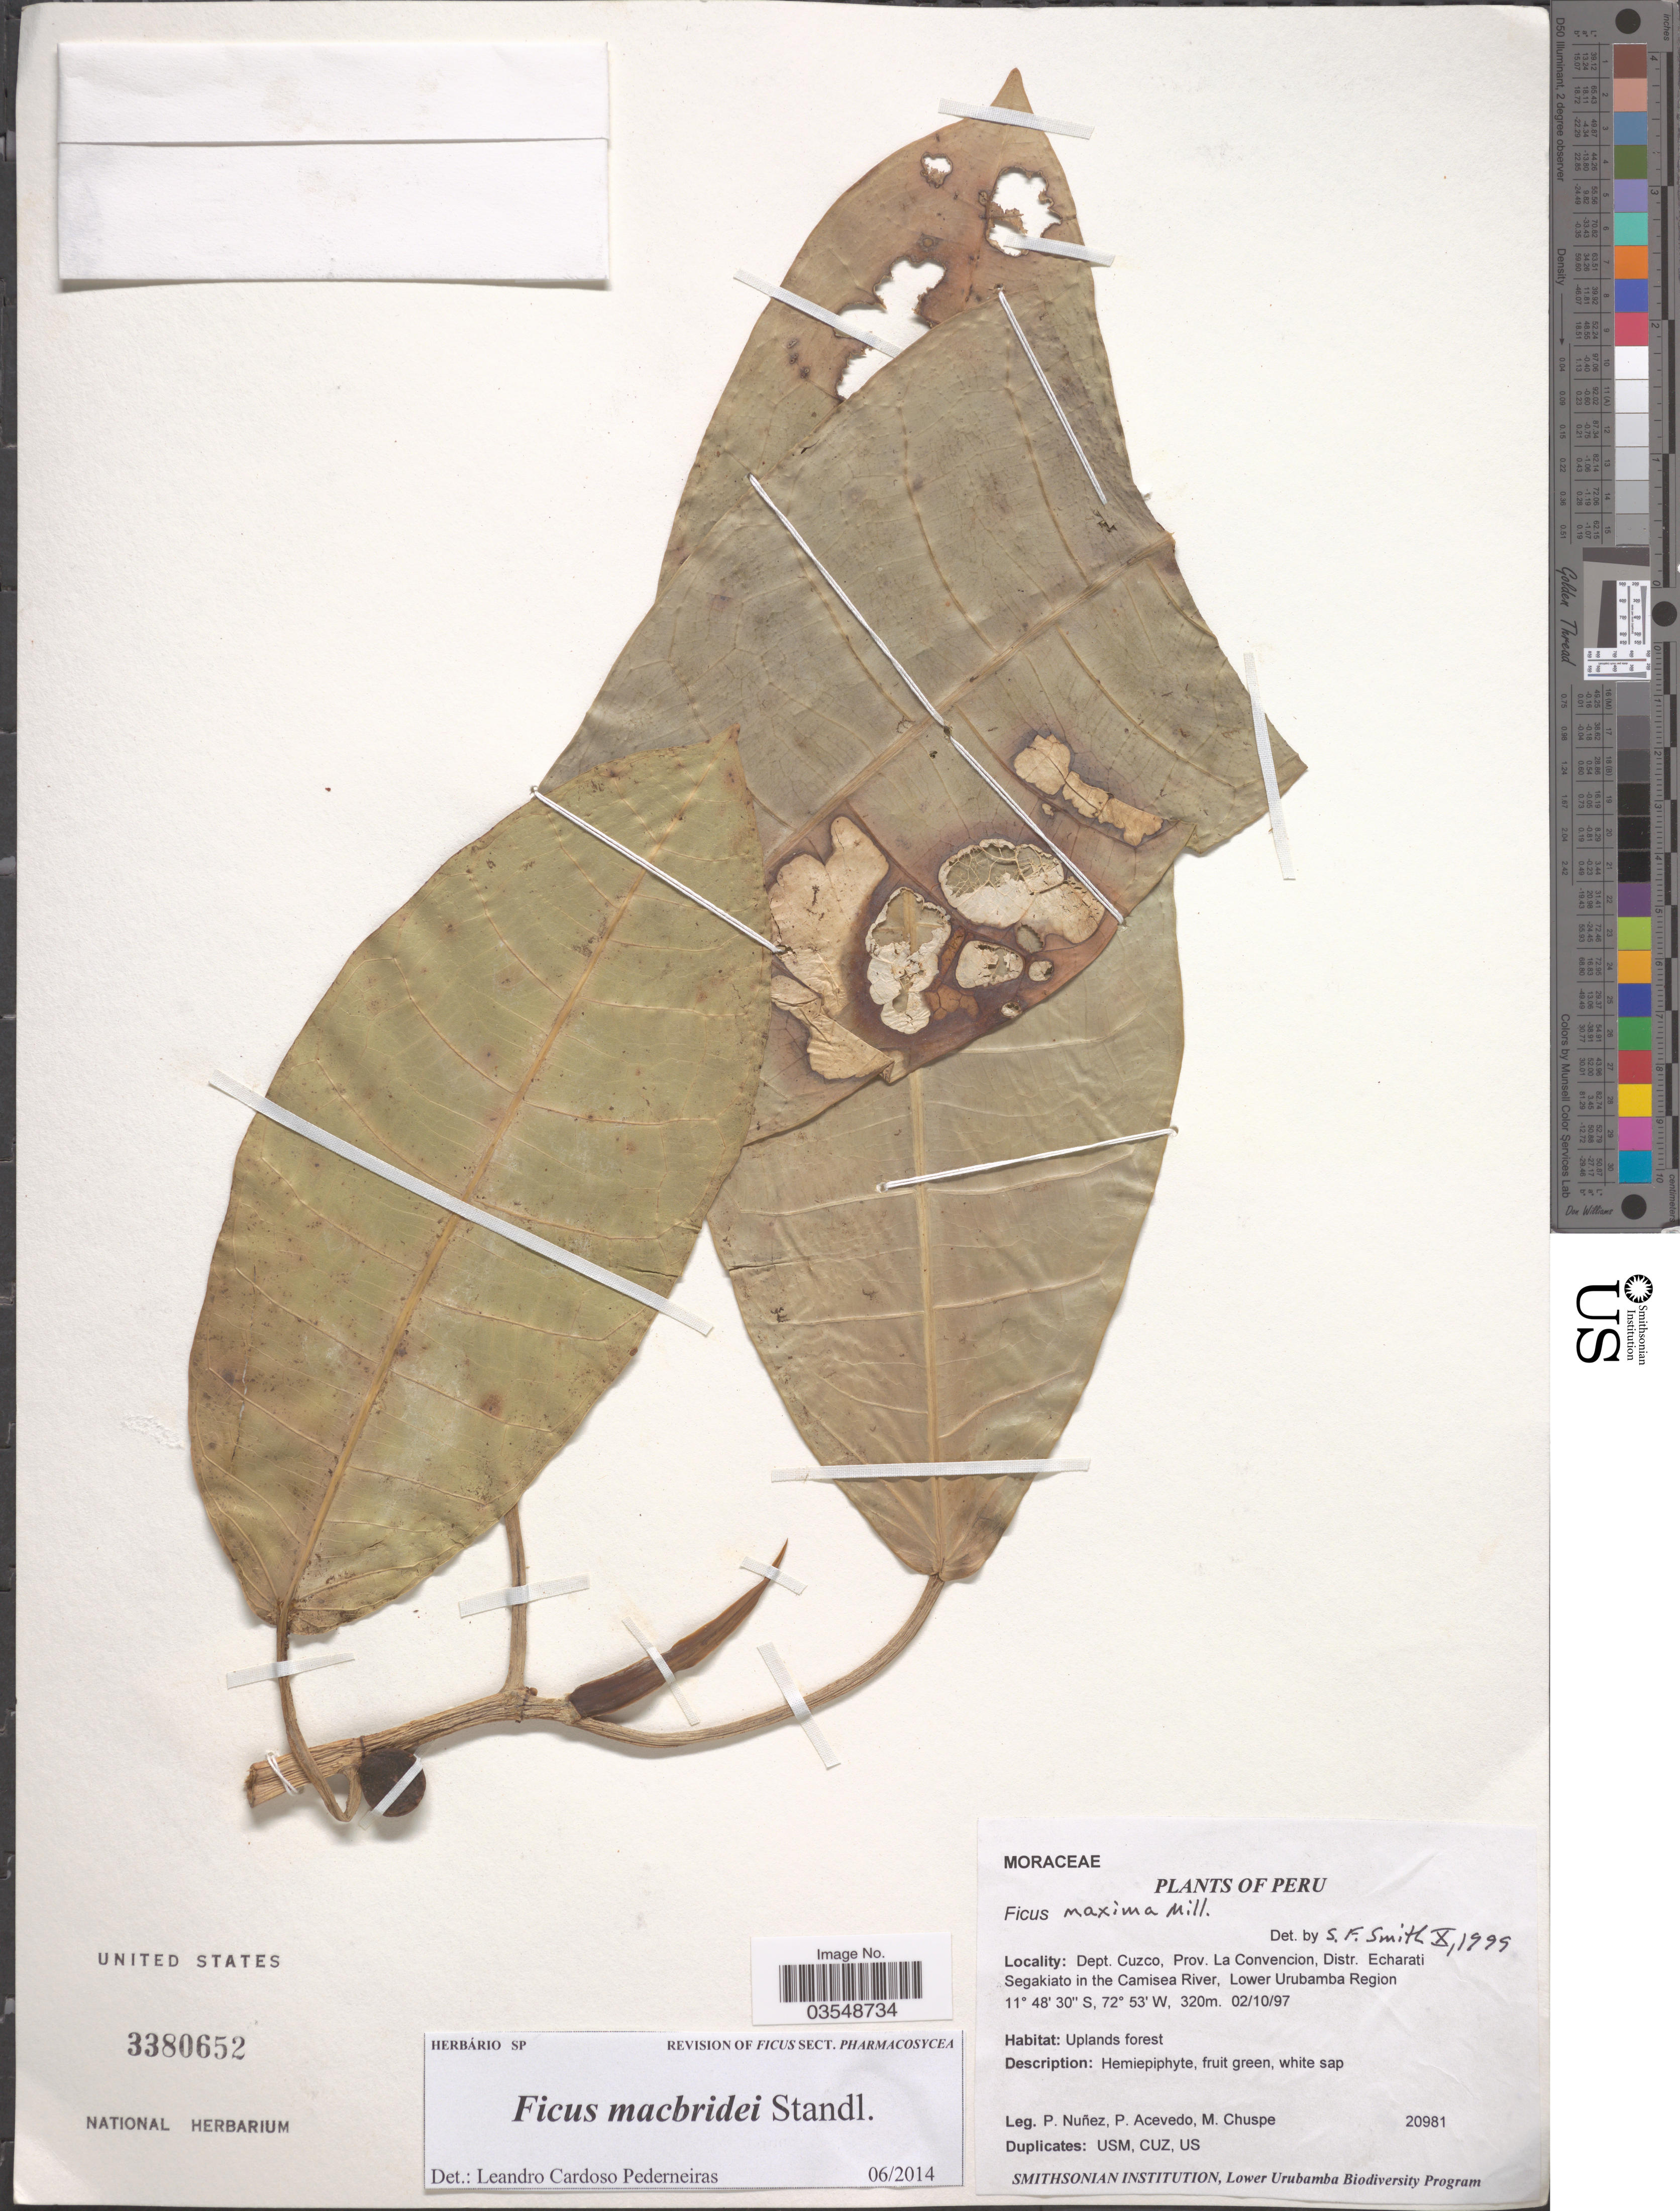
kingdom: Plantae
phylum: Tracheophyta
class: Magnoliopsida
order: Rosales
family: Moraceae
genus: Ficus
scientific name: Ficus macbridei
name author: Standl.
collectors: P. Nuñez V., P. Acevedo-Rodr. & M. Chuspe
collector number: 20981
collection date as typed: Transcribed d/m/y: 2/10/97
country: Peru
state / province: Cusco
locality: Dept. Cuzco, Prov. La Convencion, Distr. Echarati Segakiato in the Camisea River, Lower Urubamba Region.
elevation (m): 320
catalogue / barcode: US 3380652